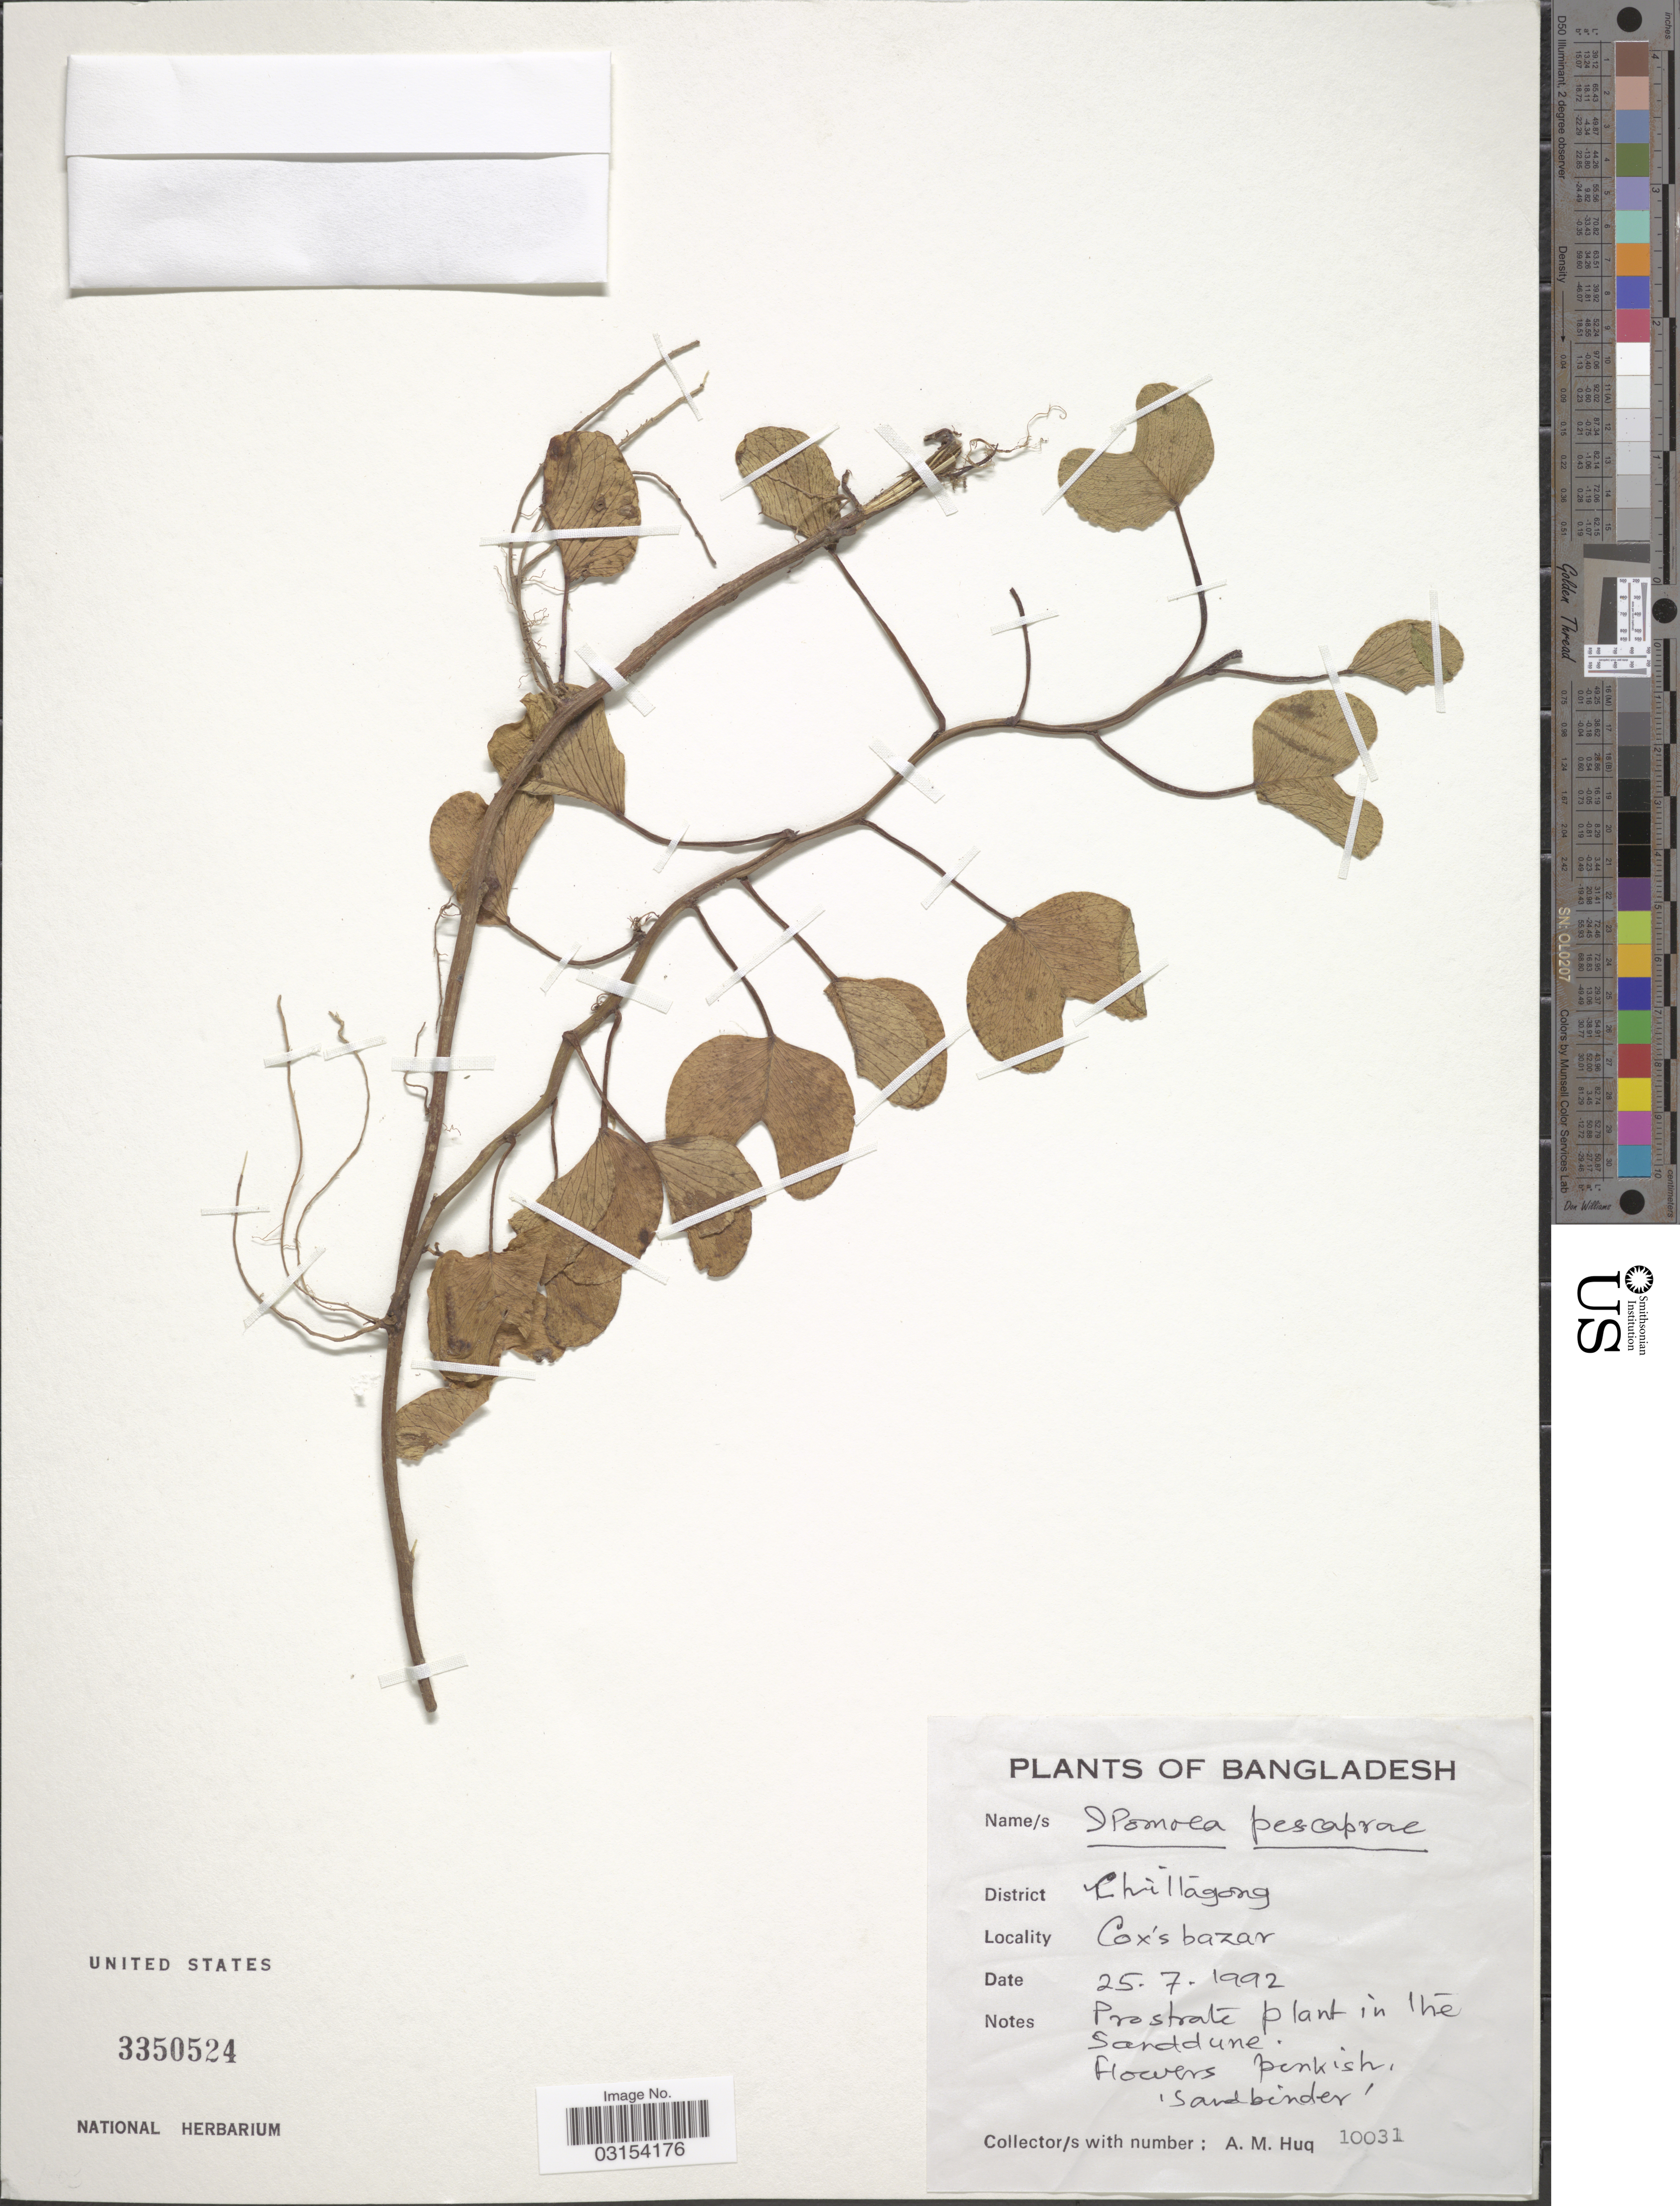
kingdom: Plantae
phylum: Tracheophyta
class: Magnoliopsida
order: Solanales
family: Convolvulaceae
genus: Ipomoea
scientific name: Ipomoea pes-caprae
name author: (L.) R. Br.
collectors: A. M. Huq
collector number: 10031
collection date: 1992-07-25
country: Bangladesh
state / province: Chittagong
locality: District Chittagong, Cox's bazar.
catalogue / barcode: US 3350524